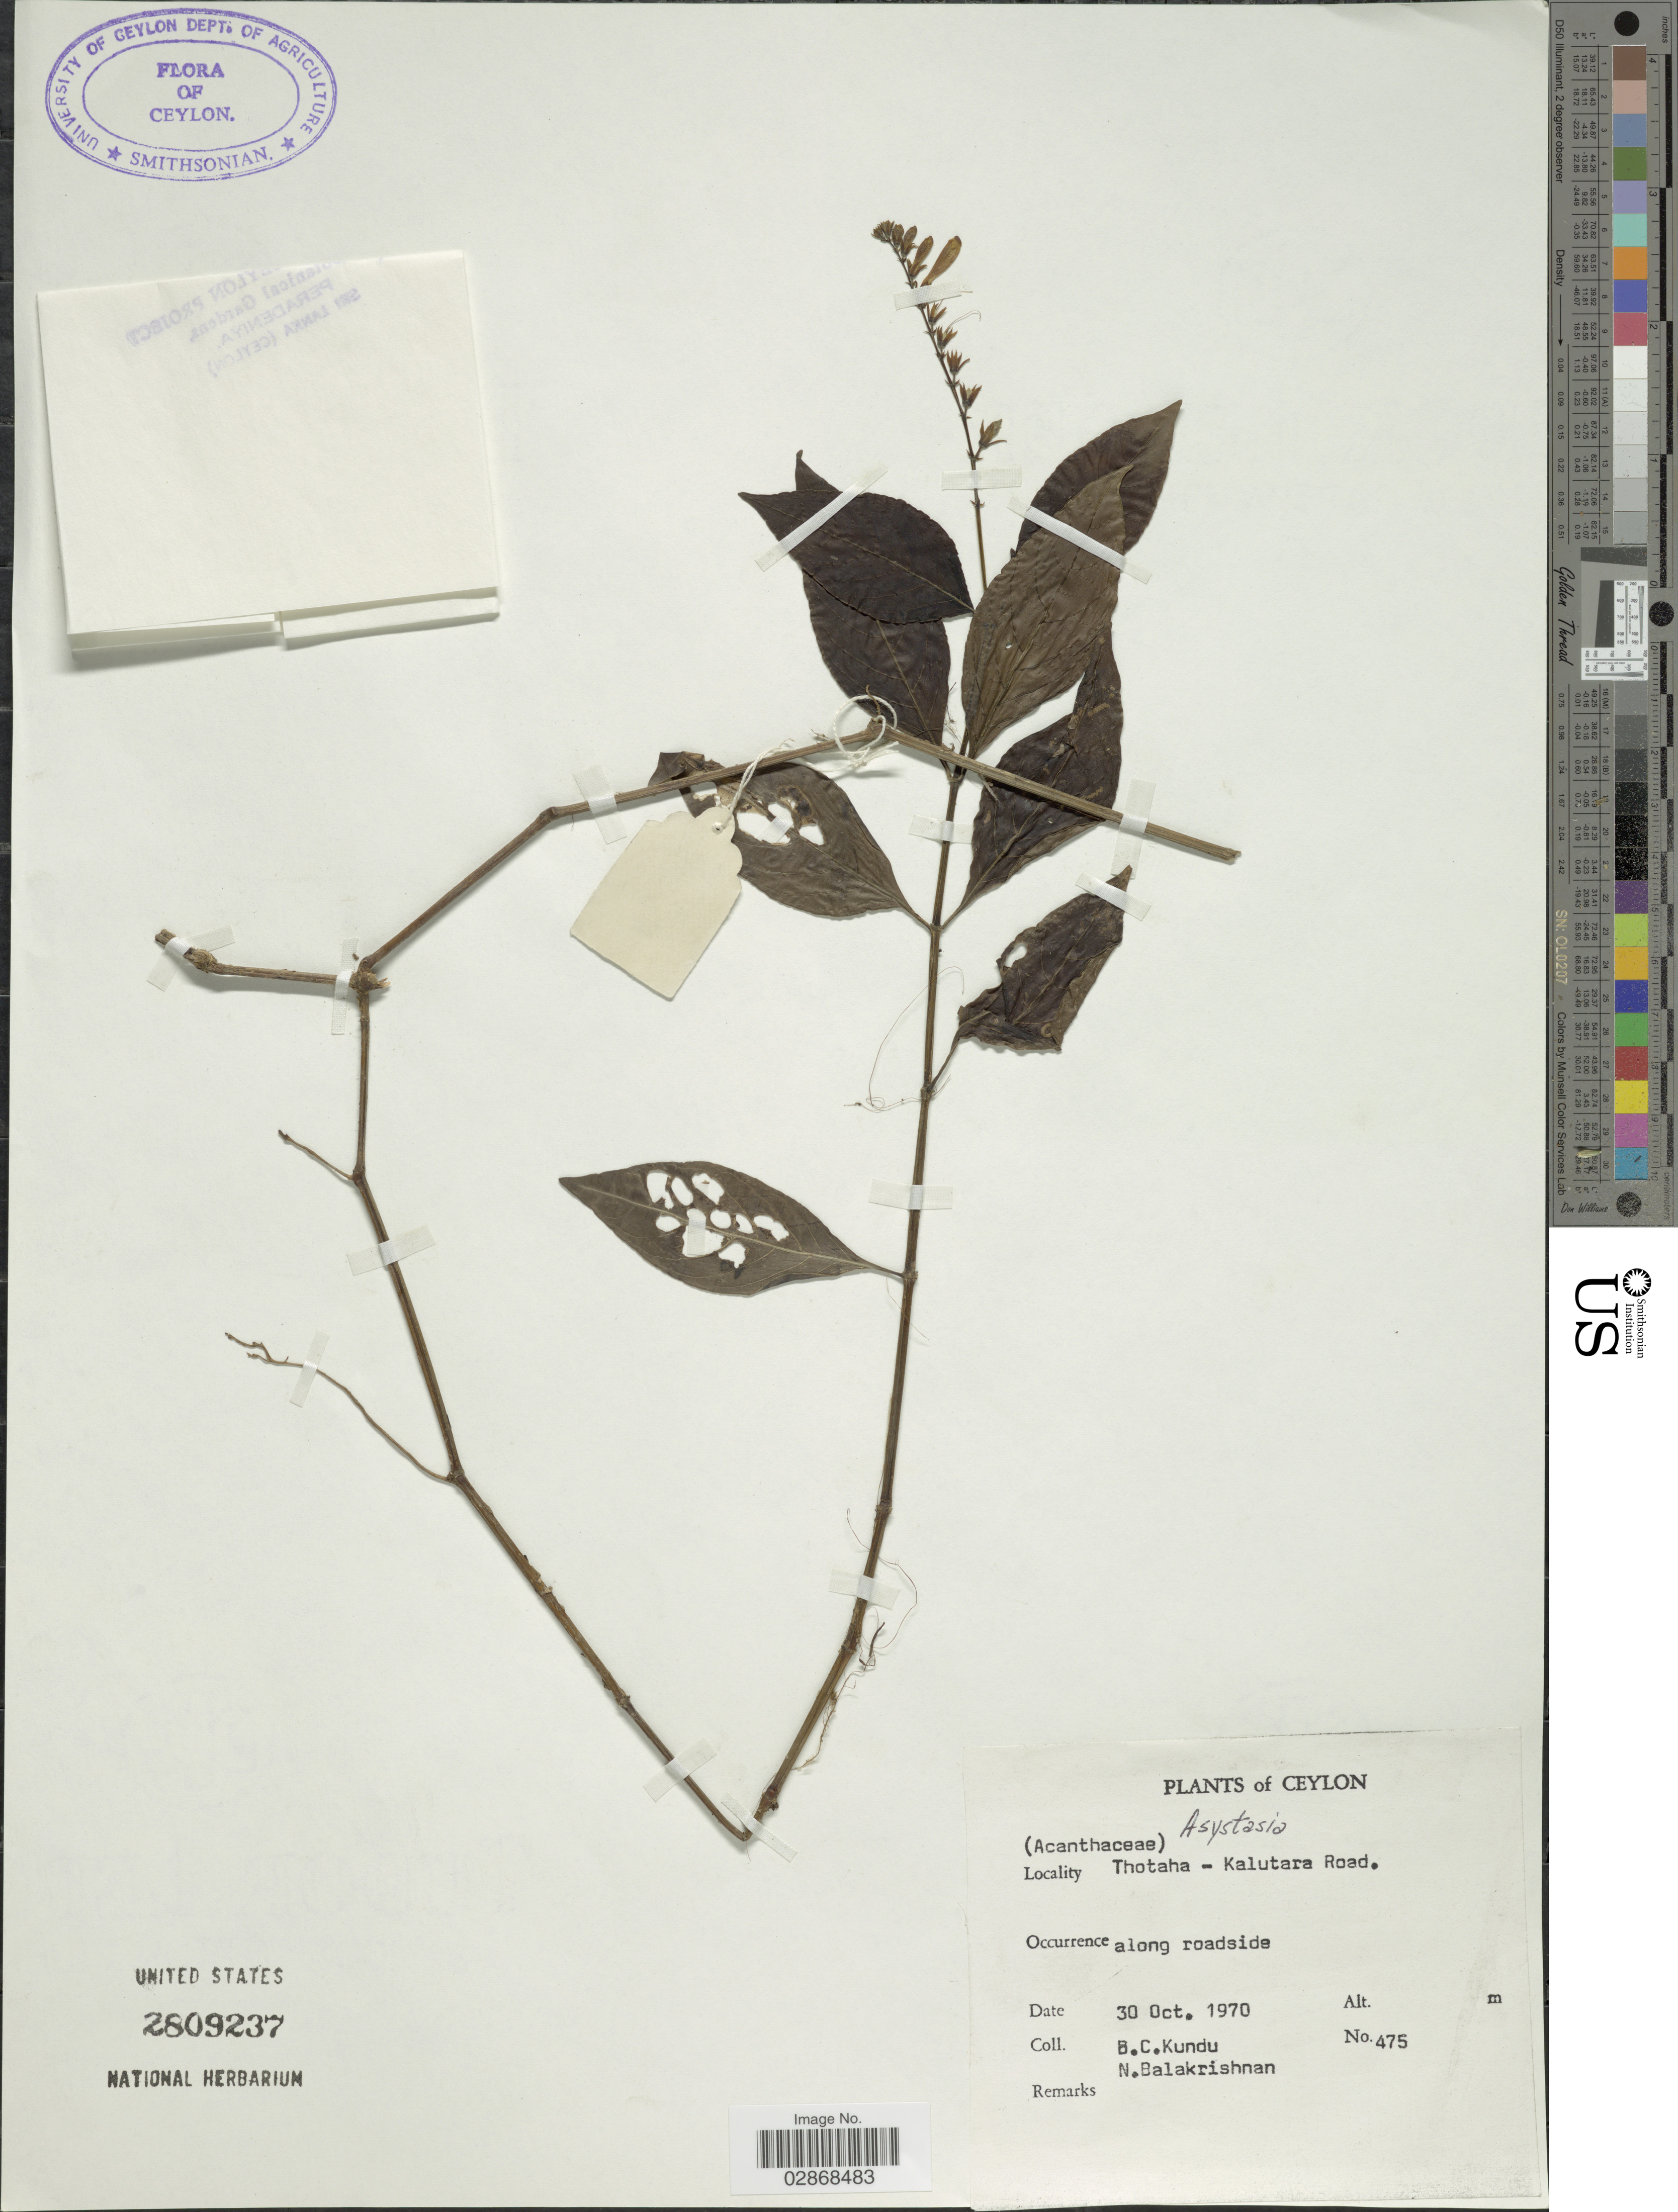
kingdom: Plantae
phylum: Tracheophyta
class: Magnoliopsida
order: Lamiales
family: Acanthaceae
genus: Asystasia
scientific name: Asystasia sp.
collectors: B. C. Kundu & N. Balakrishnan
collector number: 475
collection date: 1970-10-30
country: Sri Lanka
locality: Ceylon. Thotaha - Kalutara Road.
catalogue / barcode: US 2809237